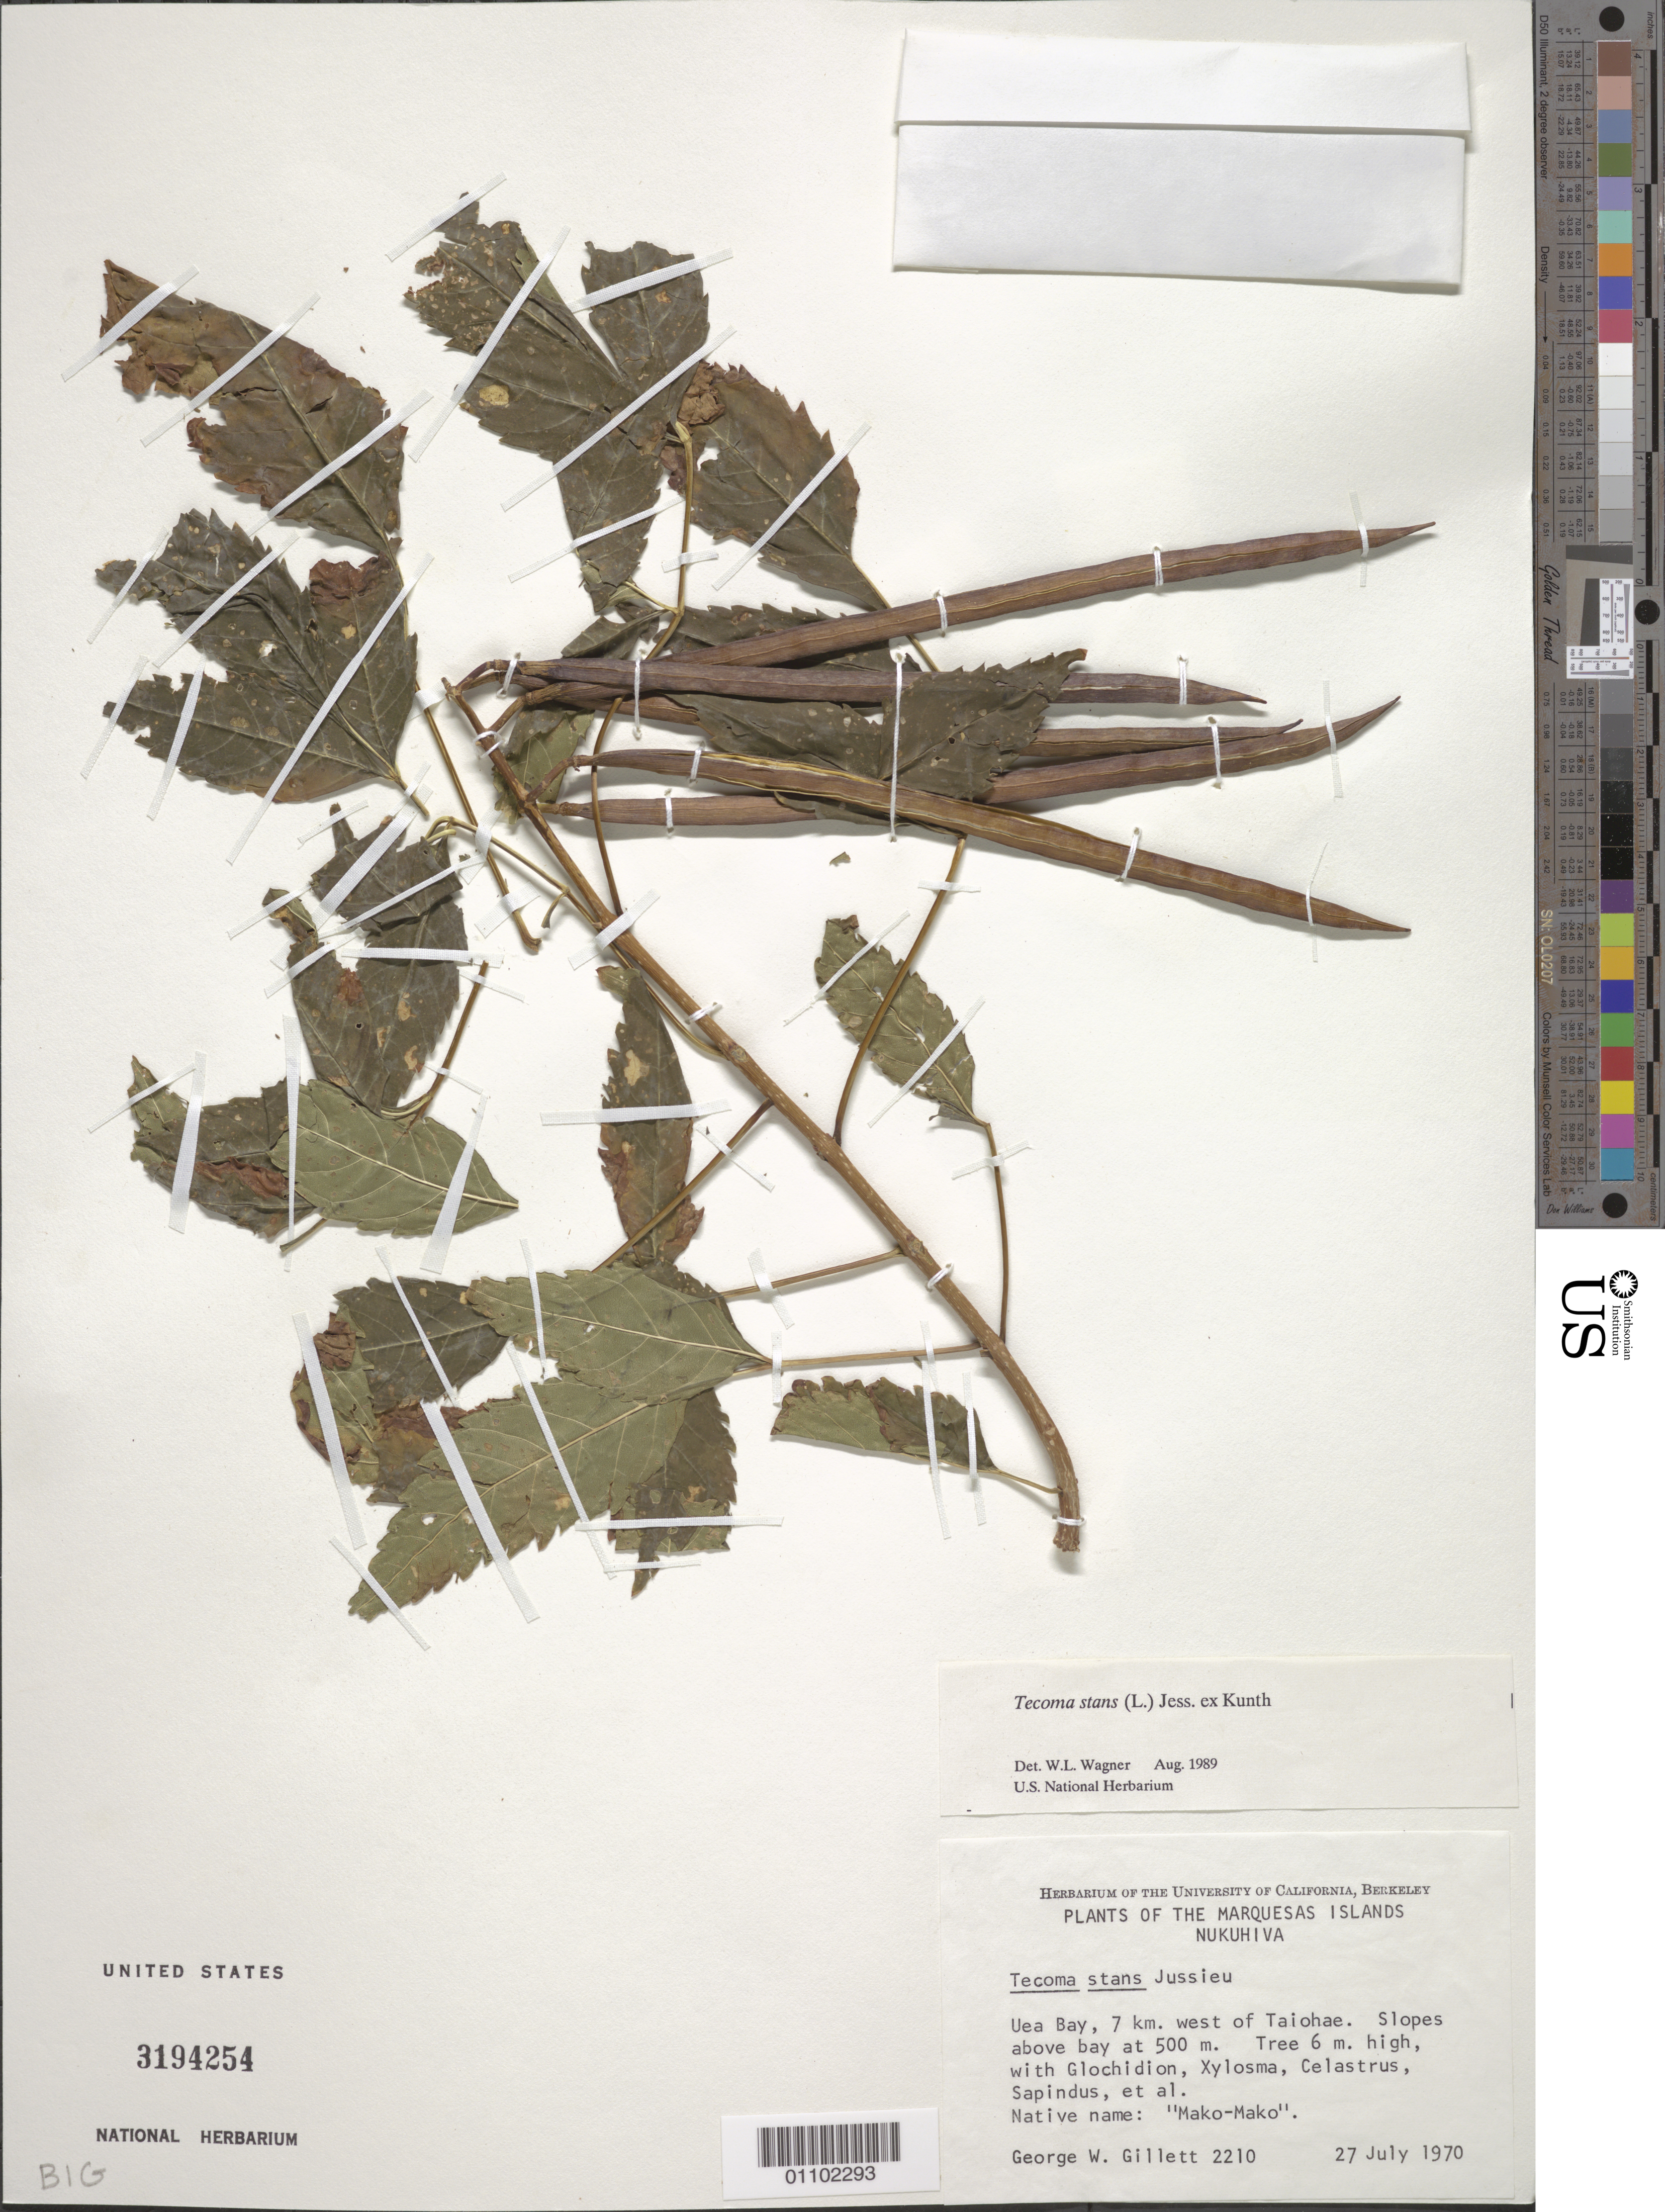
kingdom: Plantae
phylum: Tracheophyta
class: Magnoliopsida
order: Lamiales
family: Bignoniaceae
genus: Tecoma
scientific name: Tecoma stans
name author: (L.) Juss. ex Kunth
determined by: Wagner, W. L., (BOT), Smithsonian Institution - National Museum of Natural History (UNITED STATES)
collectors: G. Gillett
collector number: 2210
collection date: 1970-07-27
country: French Polynesia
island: Nuku Hiva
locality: Uea Bay, 7 km W of Taiohae, slopes of bay at 500 m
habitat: With Glochidion, Xylosma, Celastrus, Sapindus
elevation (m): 500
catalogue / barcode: US 3194254